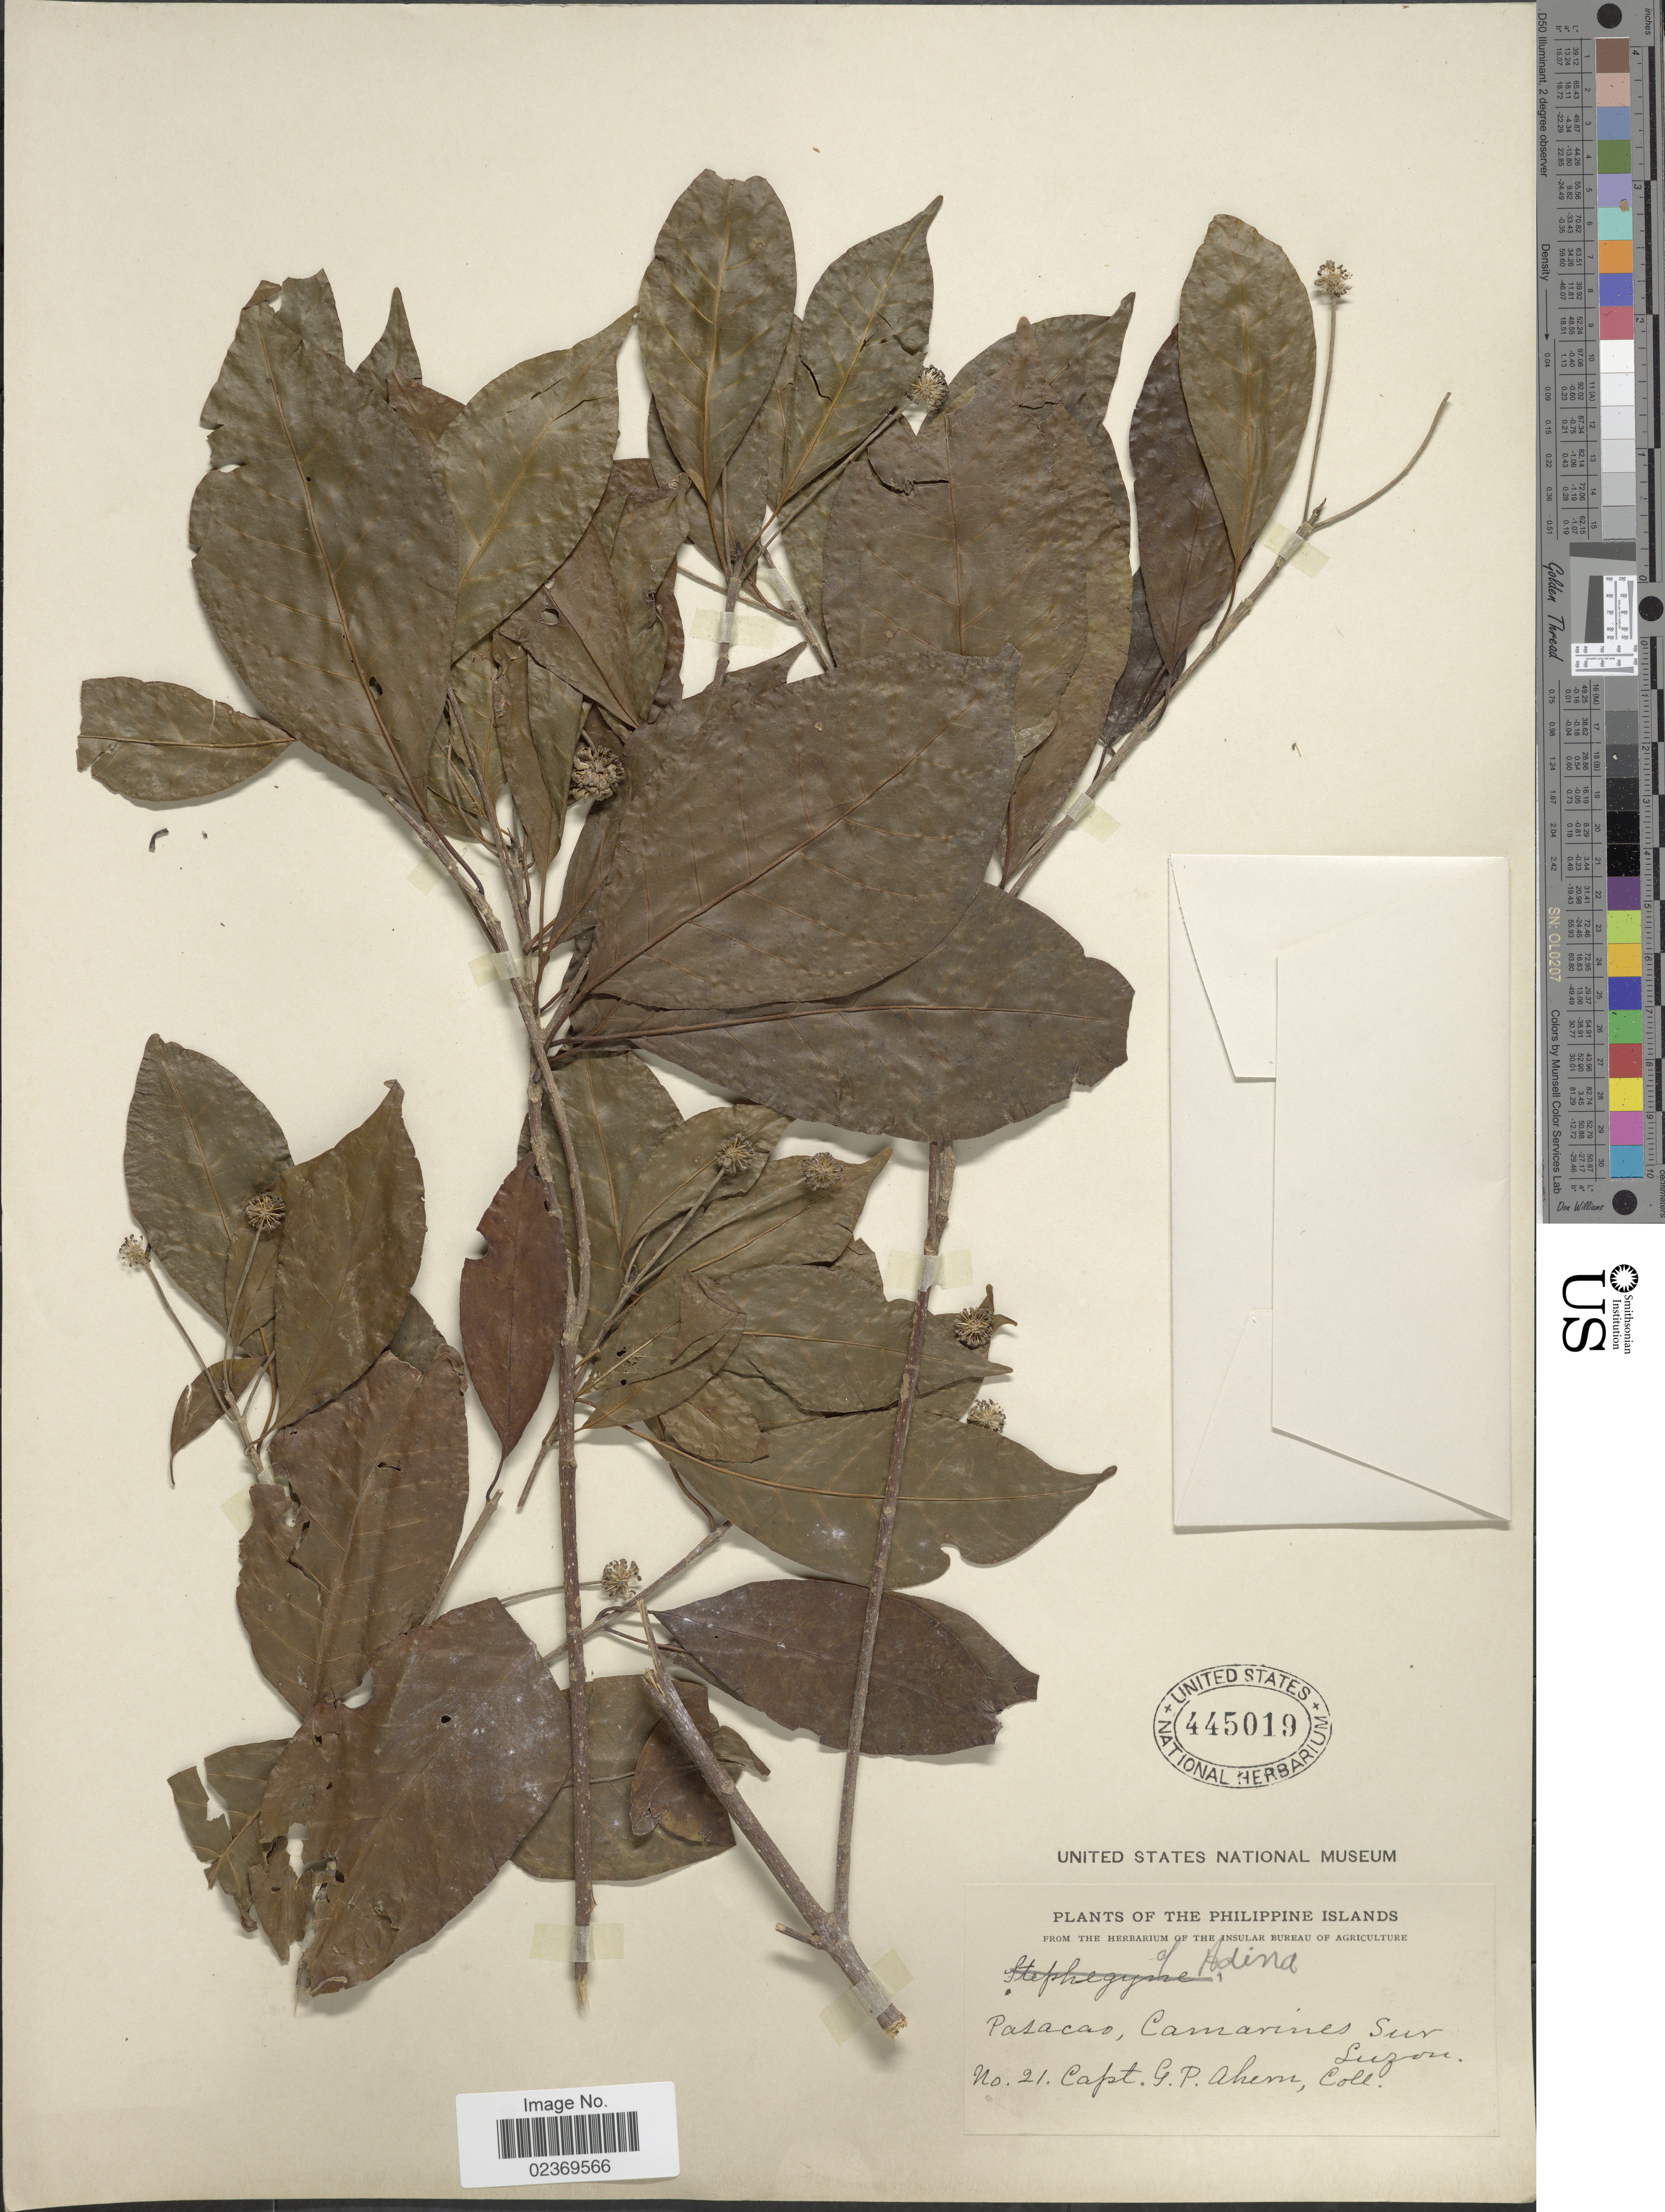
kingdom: Plantae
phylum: Tracheophyta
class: Magnoliopsida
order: Gentianales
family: Rubiaceae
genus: Adina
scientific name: Adina sp.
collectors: G. Ahem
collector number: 21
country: Philippines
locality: Pascao, Camarines sur, Luzon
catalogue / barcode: US 445019